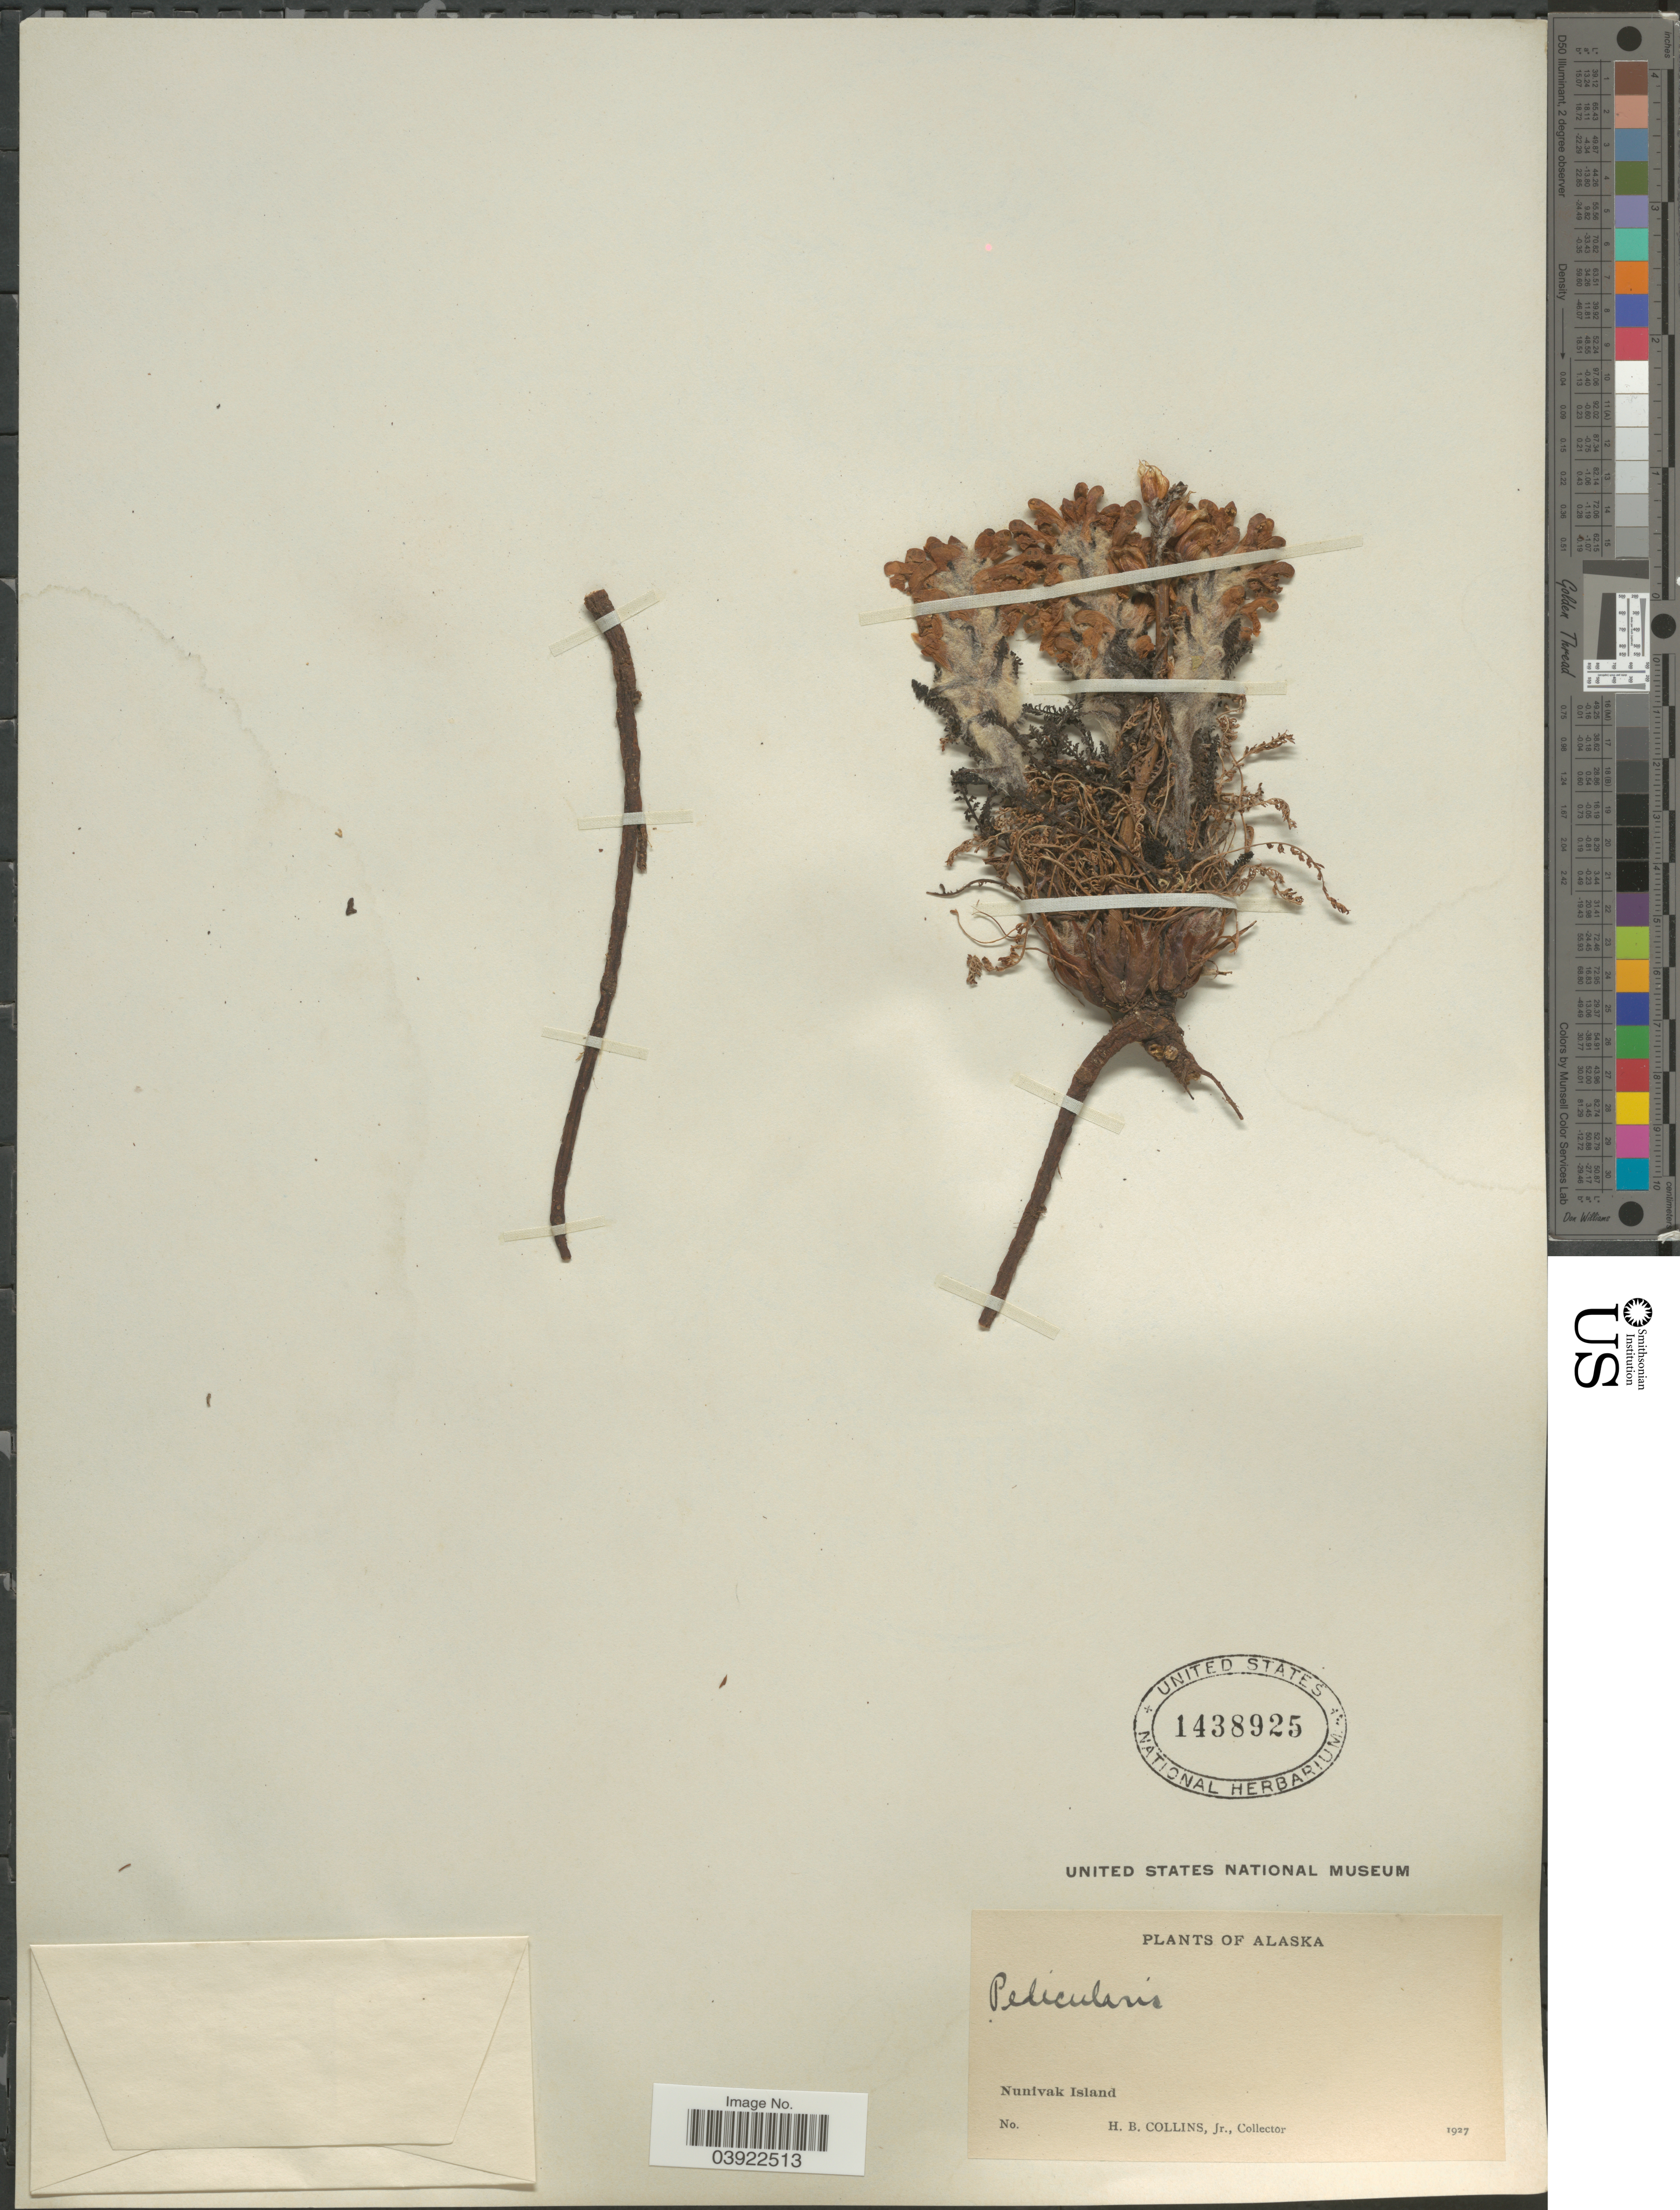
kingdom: Plantae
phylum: Tracheophyta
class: Magnoliopsida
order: Lamiales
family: Orobanchaceae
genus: Pedicularis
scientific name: Pedicularis lanata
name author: Willd. ex Cham. & Schltdl.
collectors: H. Collins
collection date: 1927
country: United States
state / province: Alaska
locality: Nunivak Island.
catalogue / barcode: US 1438925